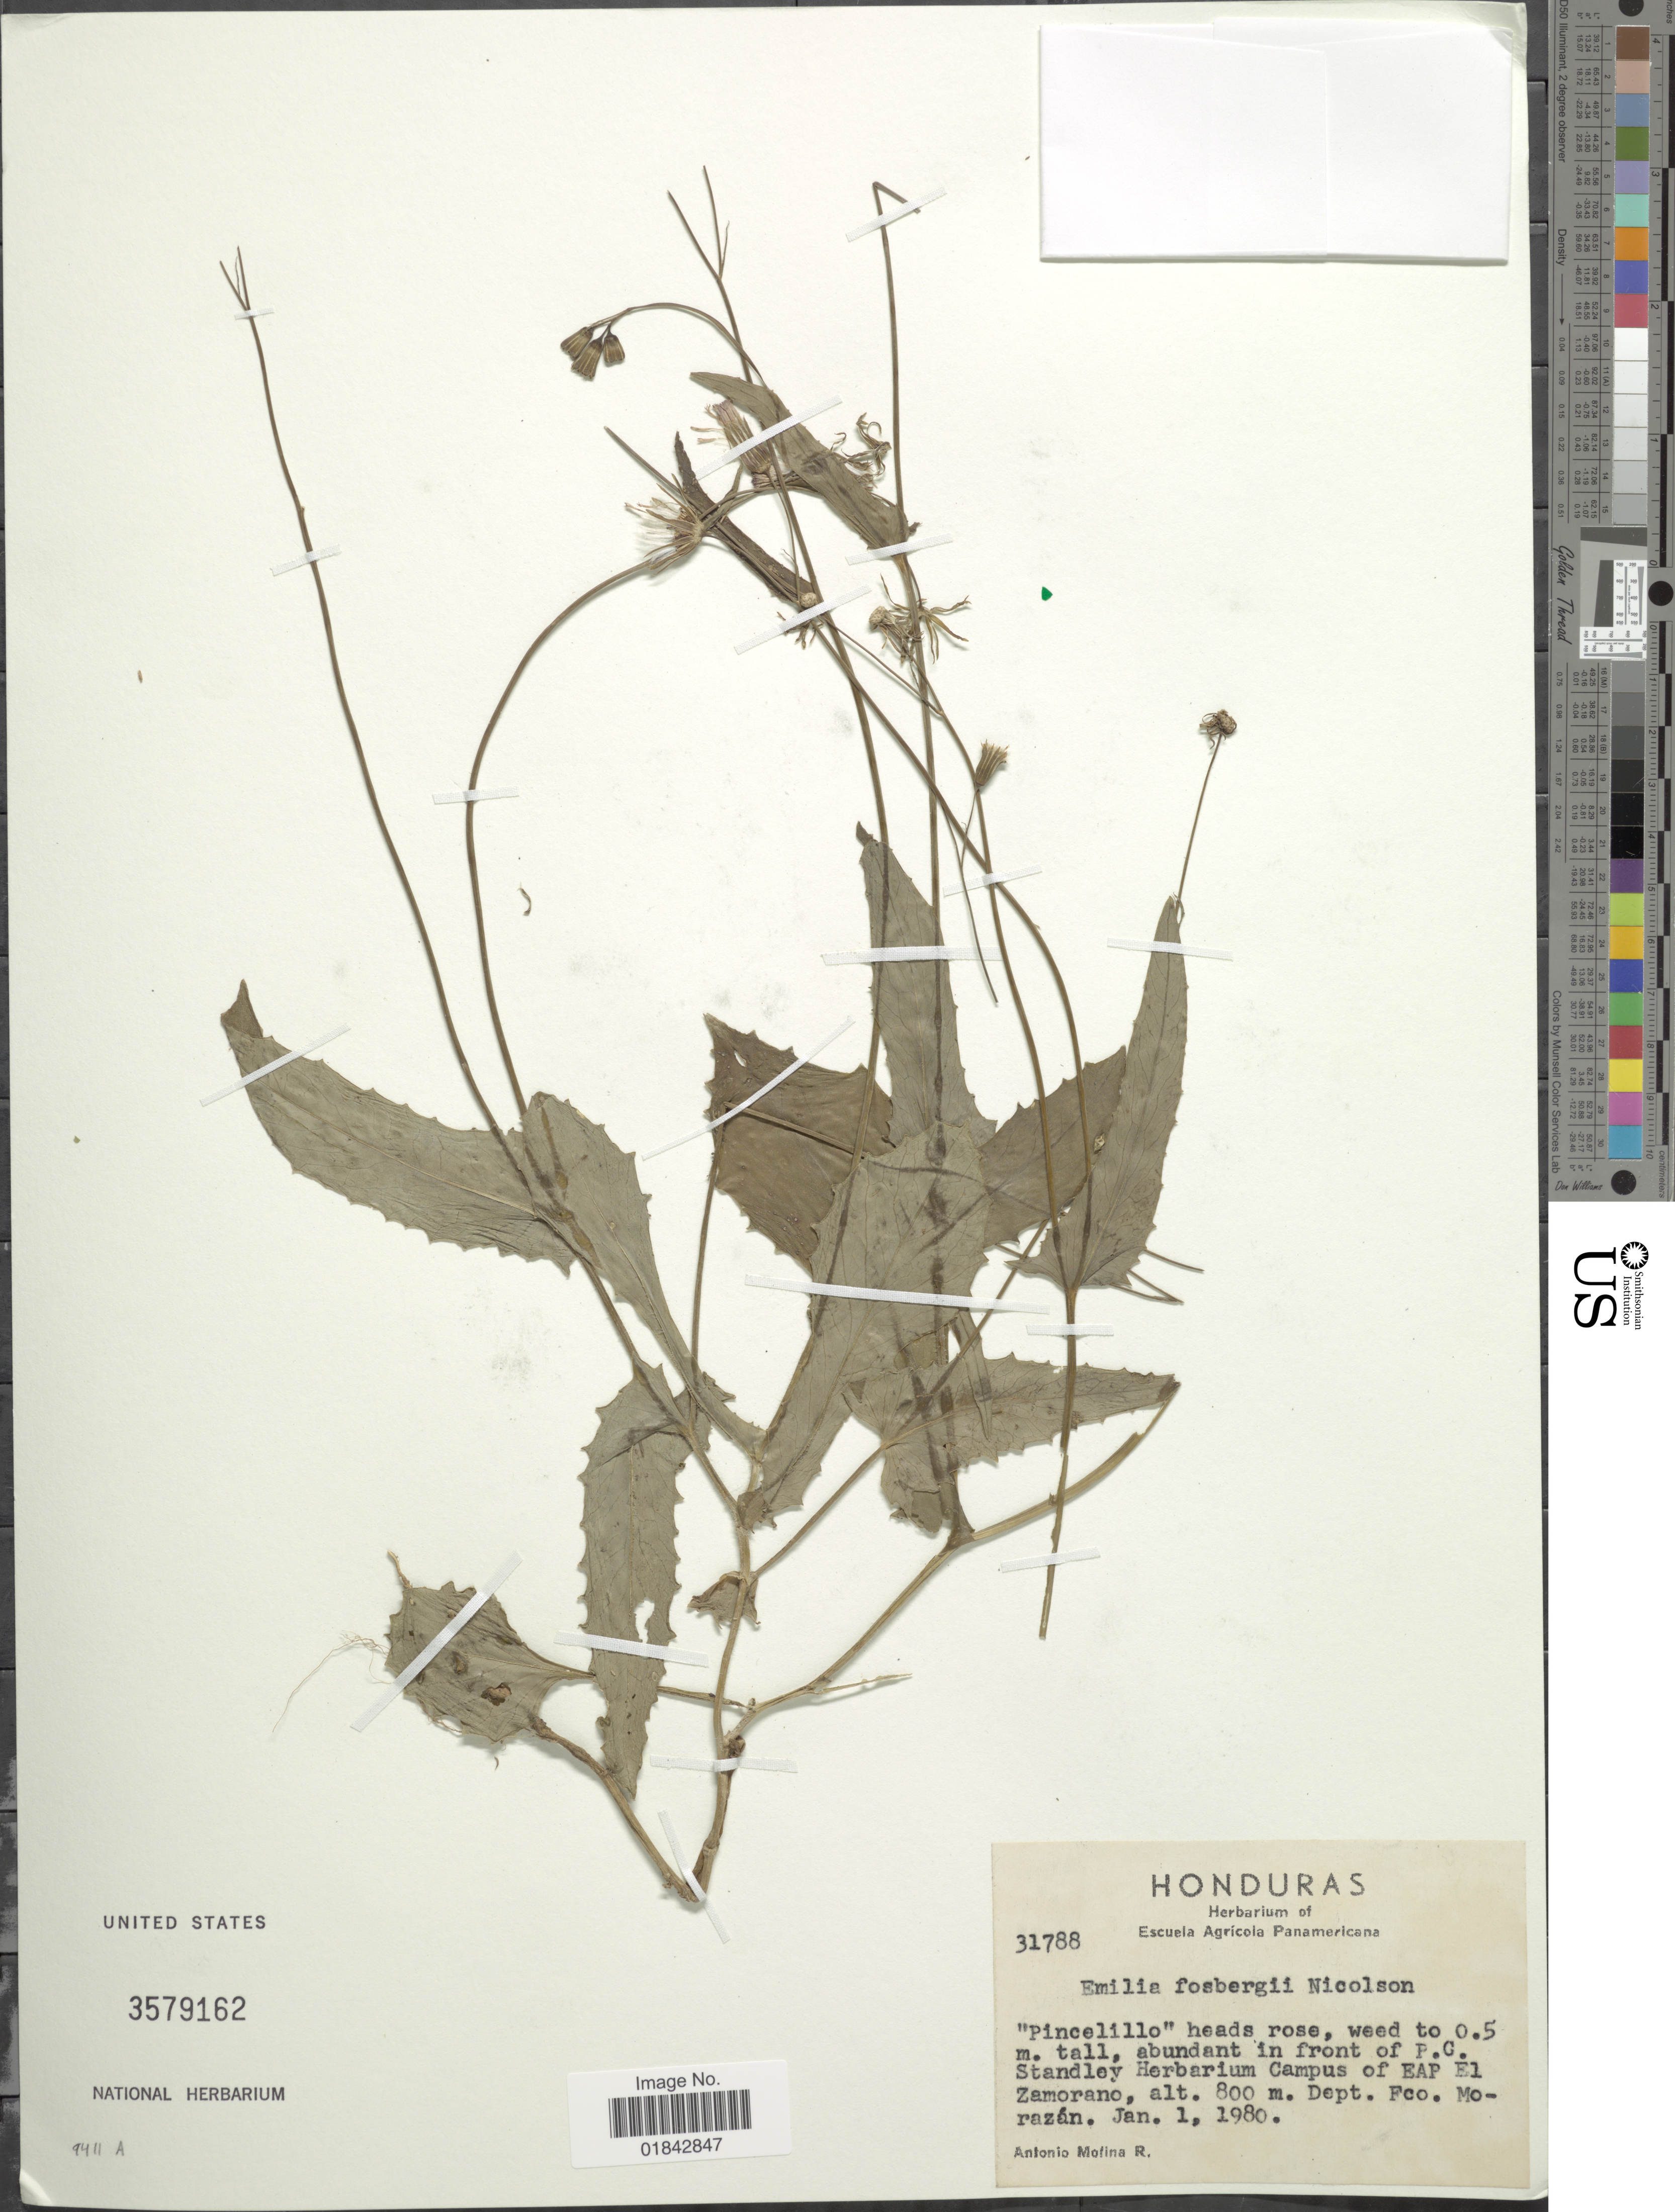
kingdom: Plantae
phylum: Tracheophyta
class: Magnoliopsida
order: Asterales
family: Asteraceae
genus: Emilia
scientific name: Emilia fosbergii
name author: Nicolson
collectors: A. Molina R.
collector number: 31788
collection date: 1980-01-01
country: Honduras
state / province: Fco. Morazán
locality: Abundant in front of P.C. Standley Herbarium Campus of EAP El Zamorano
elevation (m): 800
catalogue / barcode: US 3579162